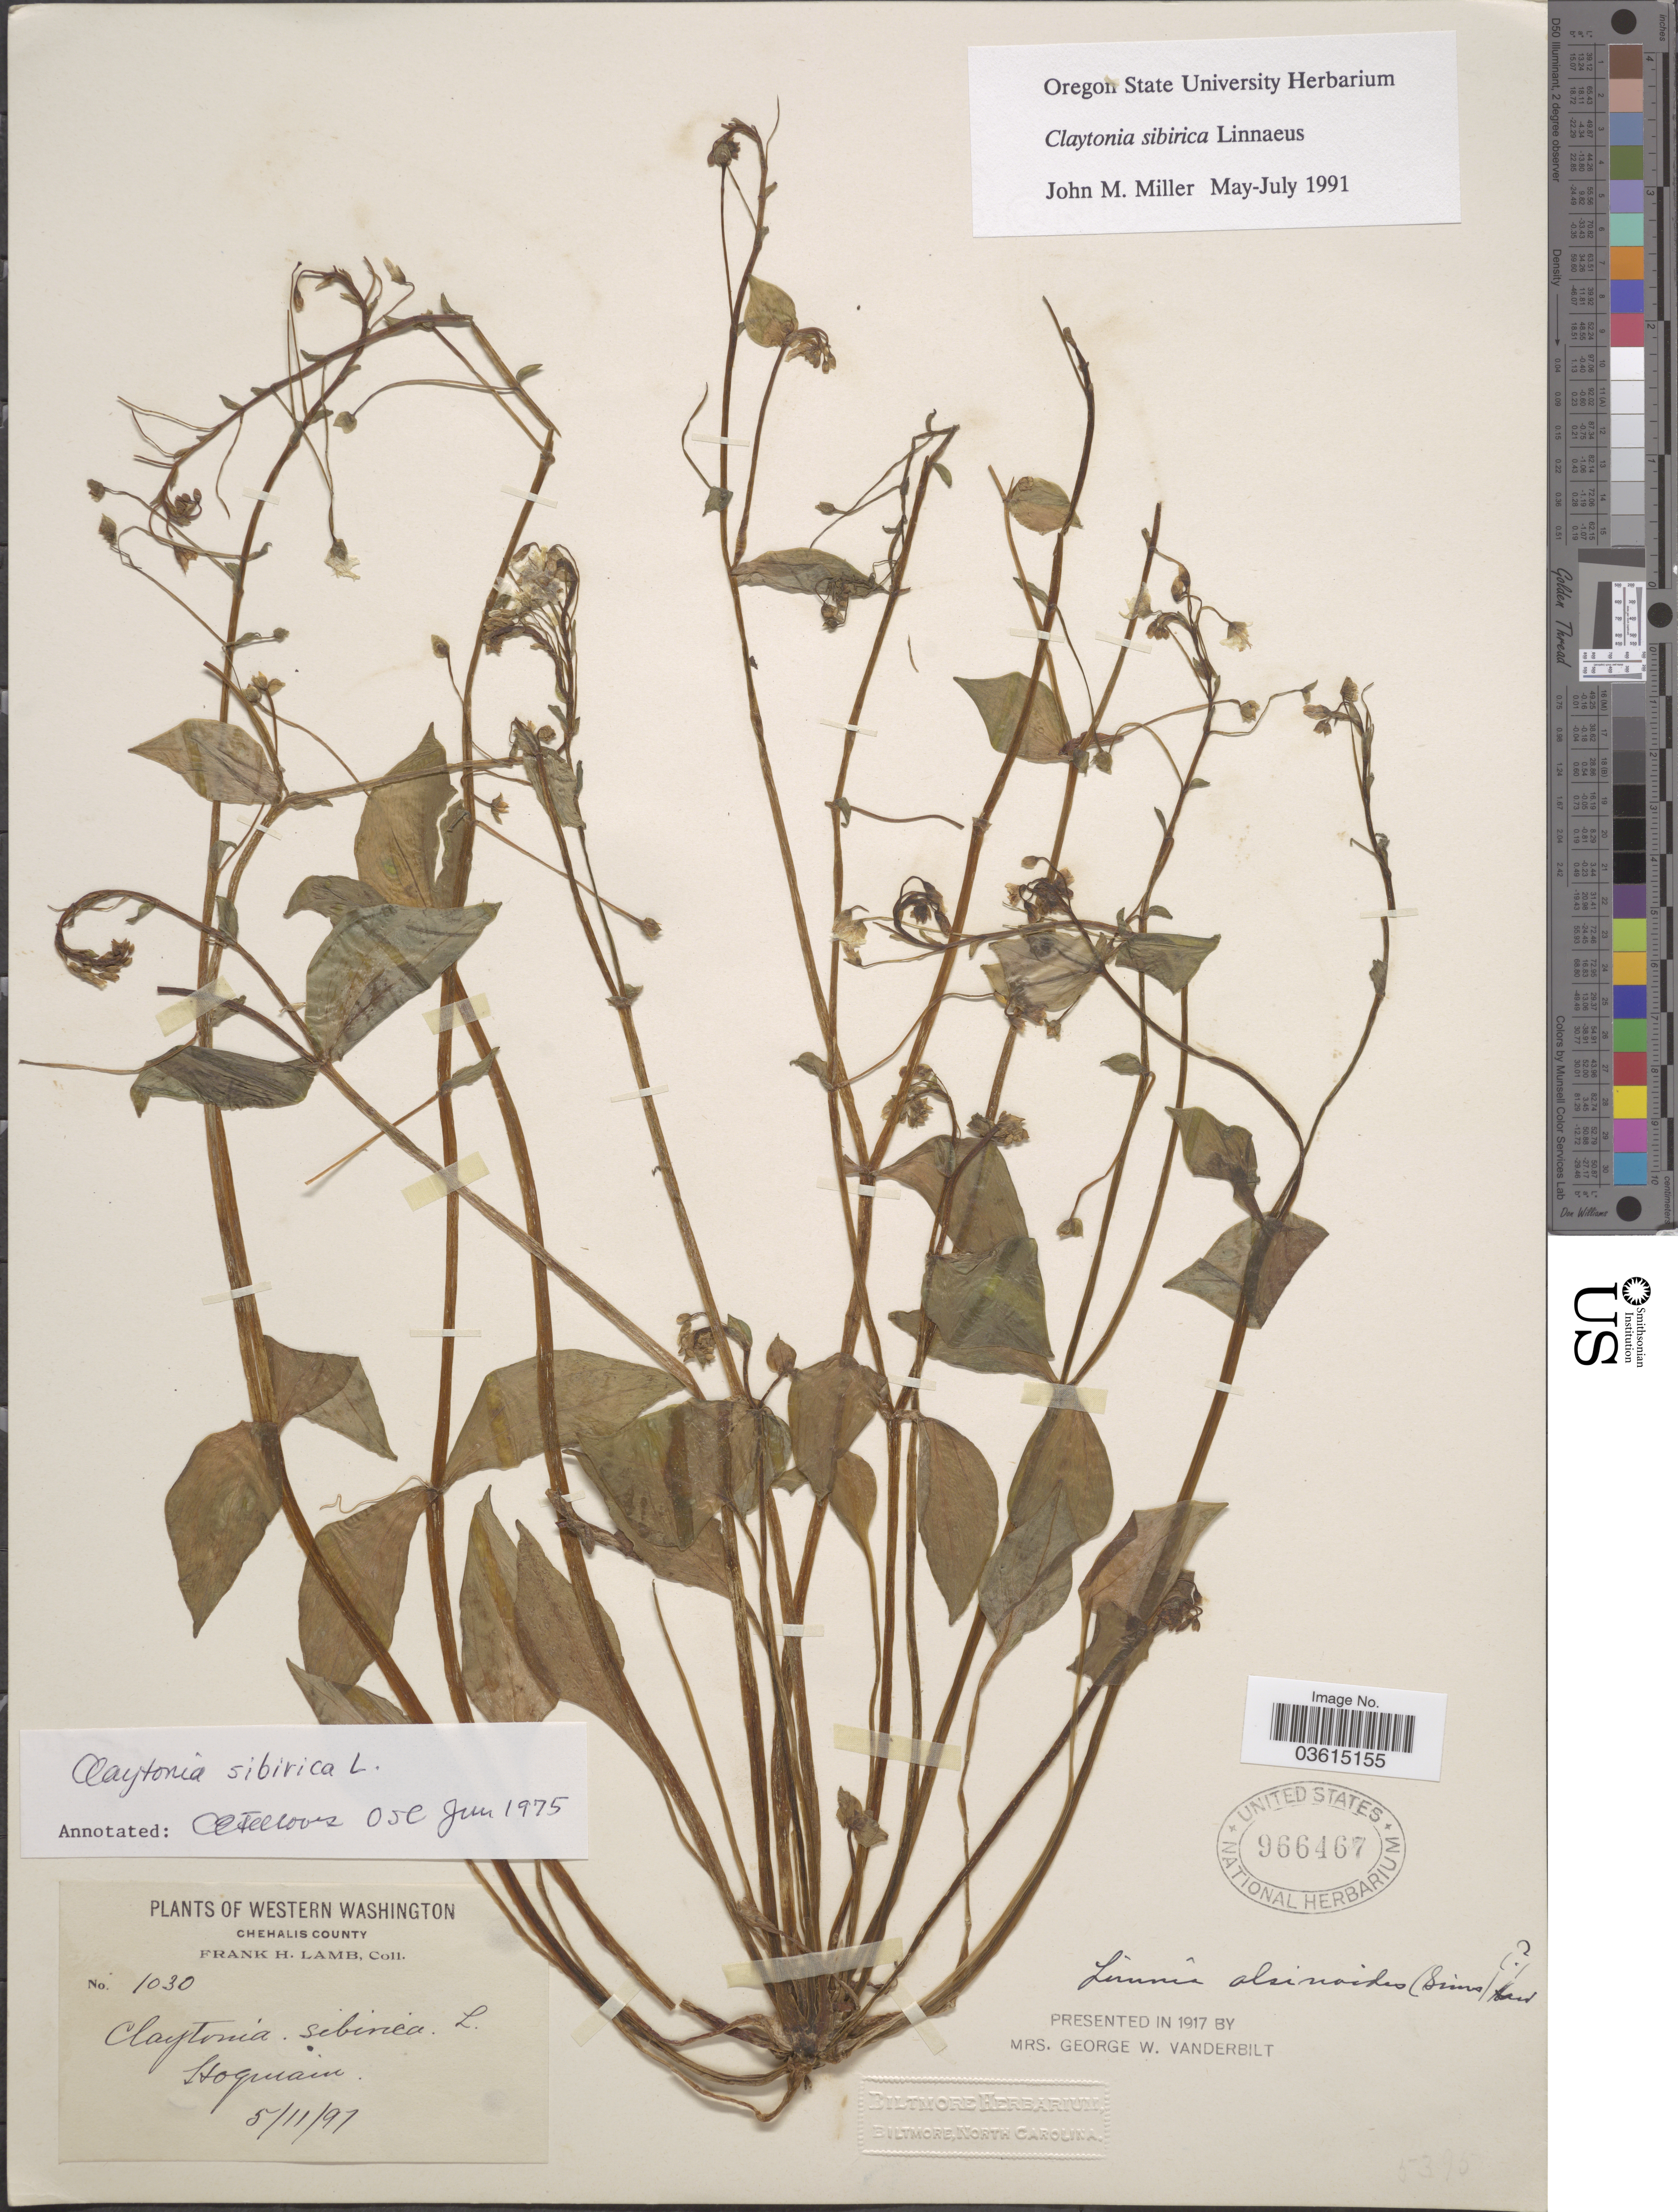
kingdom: Plantae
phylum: Tracheophyta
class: Magnoliopsida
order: Caryophyllales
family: Montiaceae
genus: Claytonia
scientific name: Claytonia sibirica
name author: L.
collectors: F. H. Lamb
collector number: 1030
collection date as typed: Transcribed d/m/y: 11/5/97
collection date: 1897-05-11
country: United States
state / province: Washington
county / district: Grays Harbor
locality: Hoquiam.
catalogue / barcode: US 966467